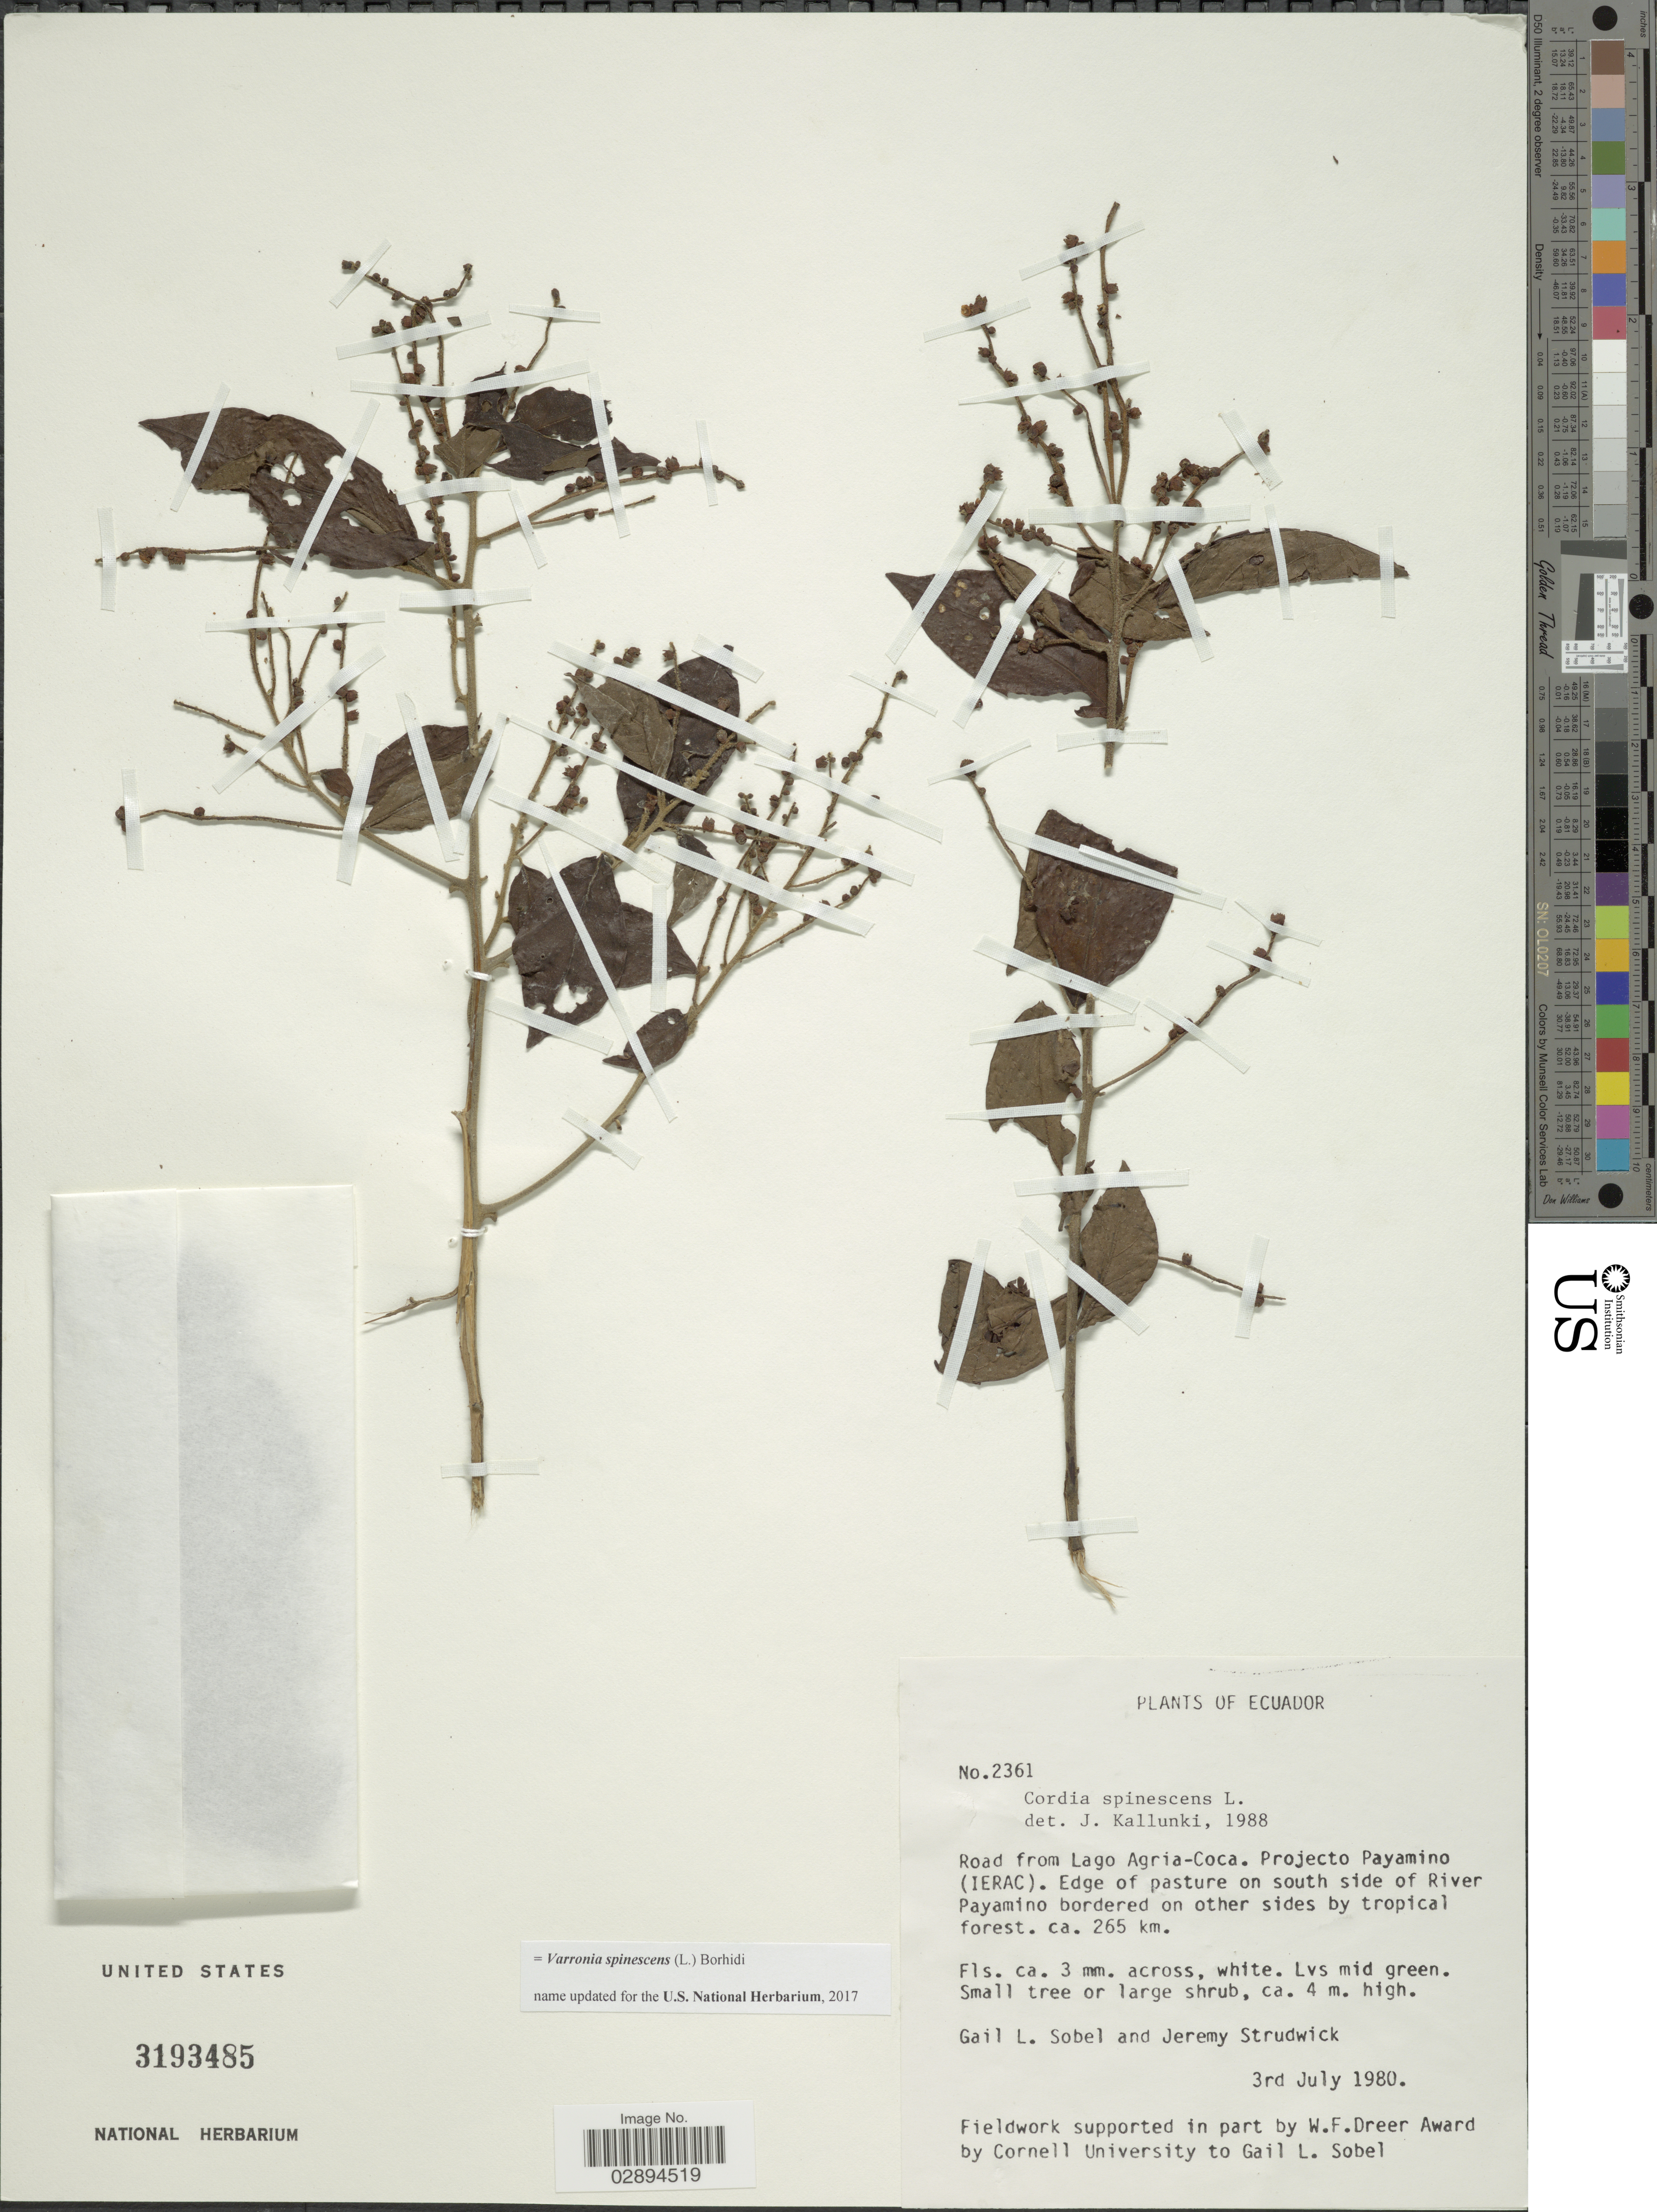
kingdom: Plantae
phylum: Tracheophyta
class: Magnoliopsida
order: Boraginales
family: Cordiaceae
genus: Varronia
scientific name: Varronia spinescens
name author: (L.) Borhidi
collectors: G. L. Sobel & J. J. Strudwick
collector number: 2361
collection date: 1980-07-03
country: Ecuador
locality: Road from Lago Agria-Coca. Projecto Payamino (Ierac). Edge of pasture on south side of River Payamino bordered on other sides by tropical forest. ca. 265 km.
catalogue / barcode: US 3193485